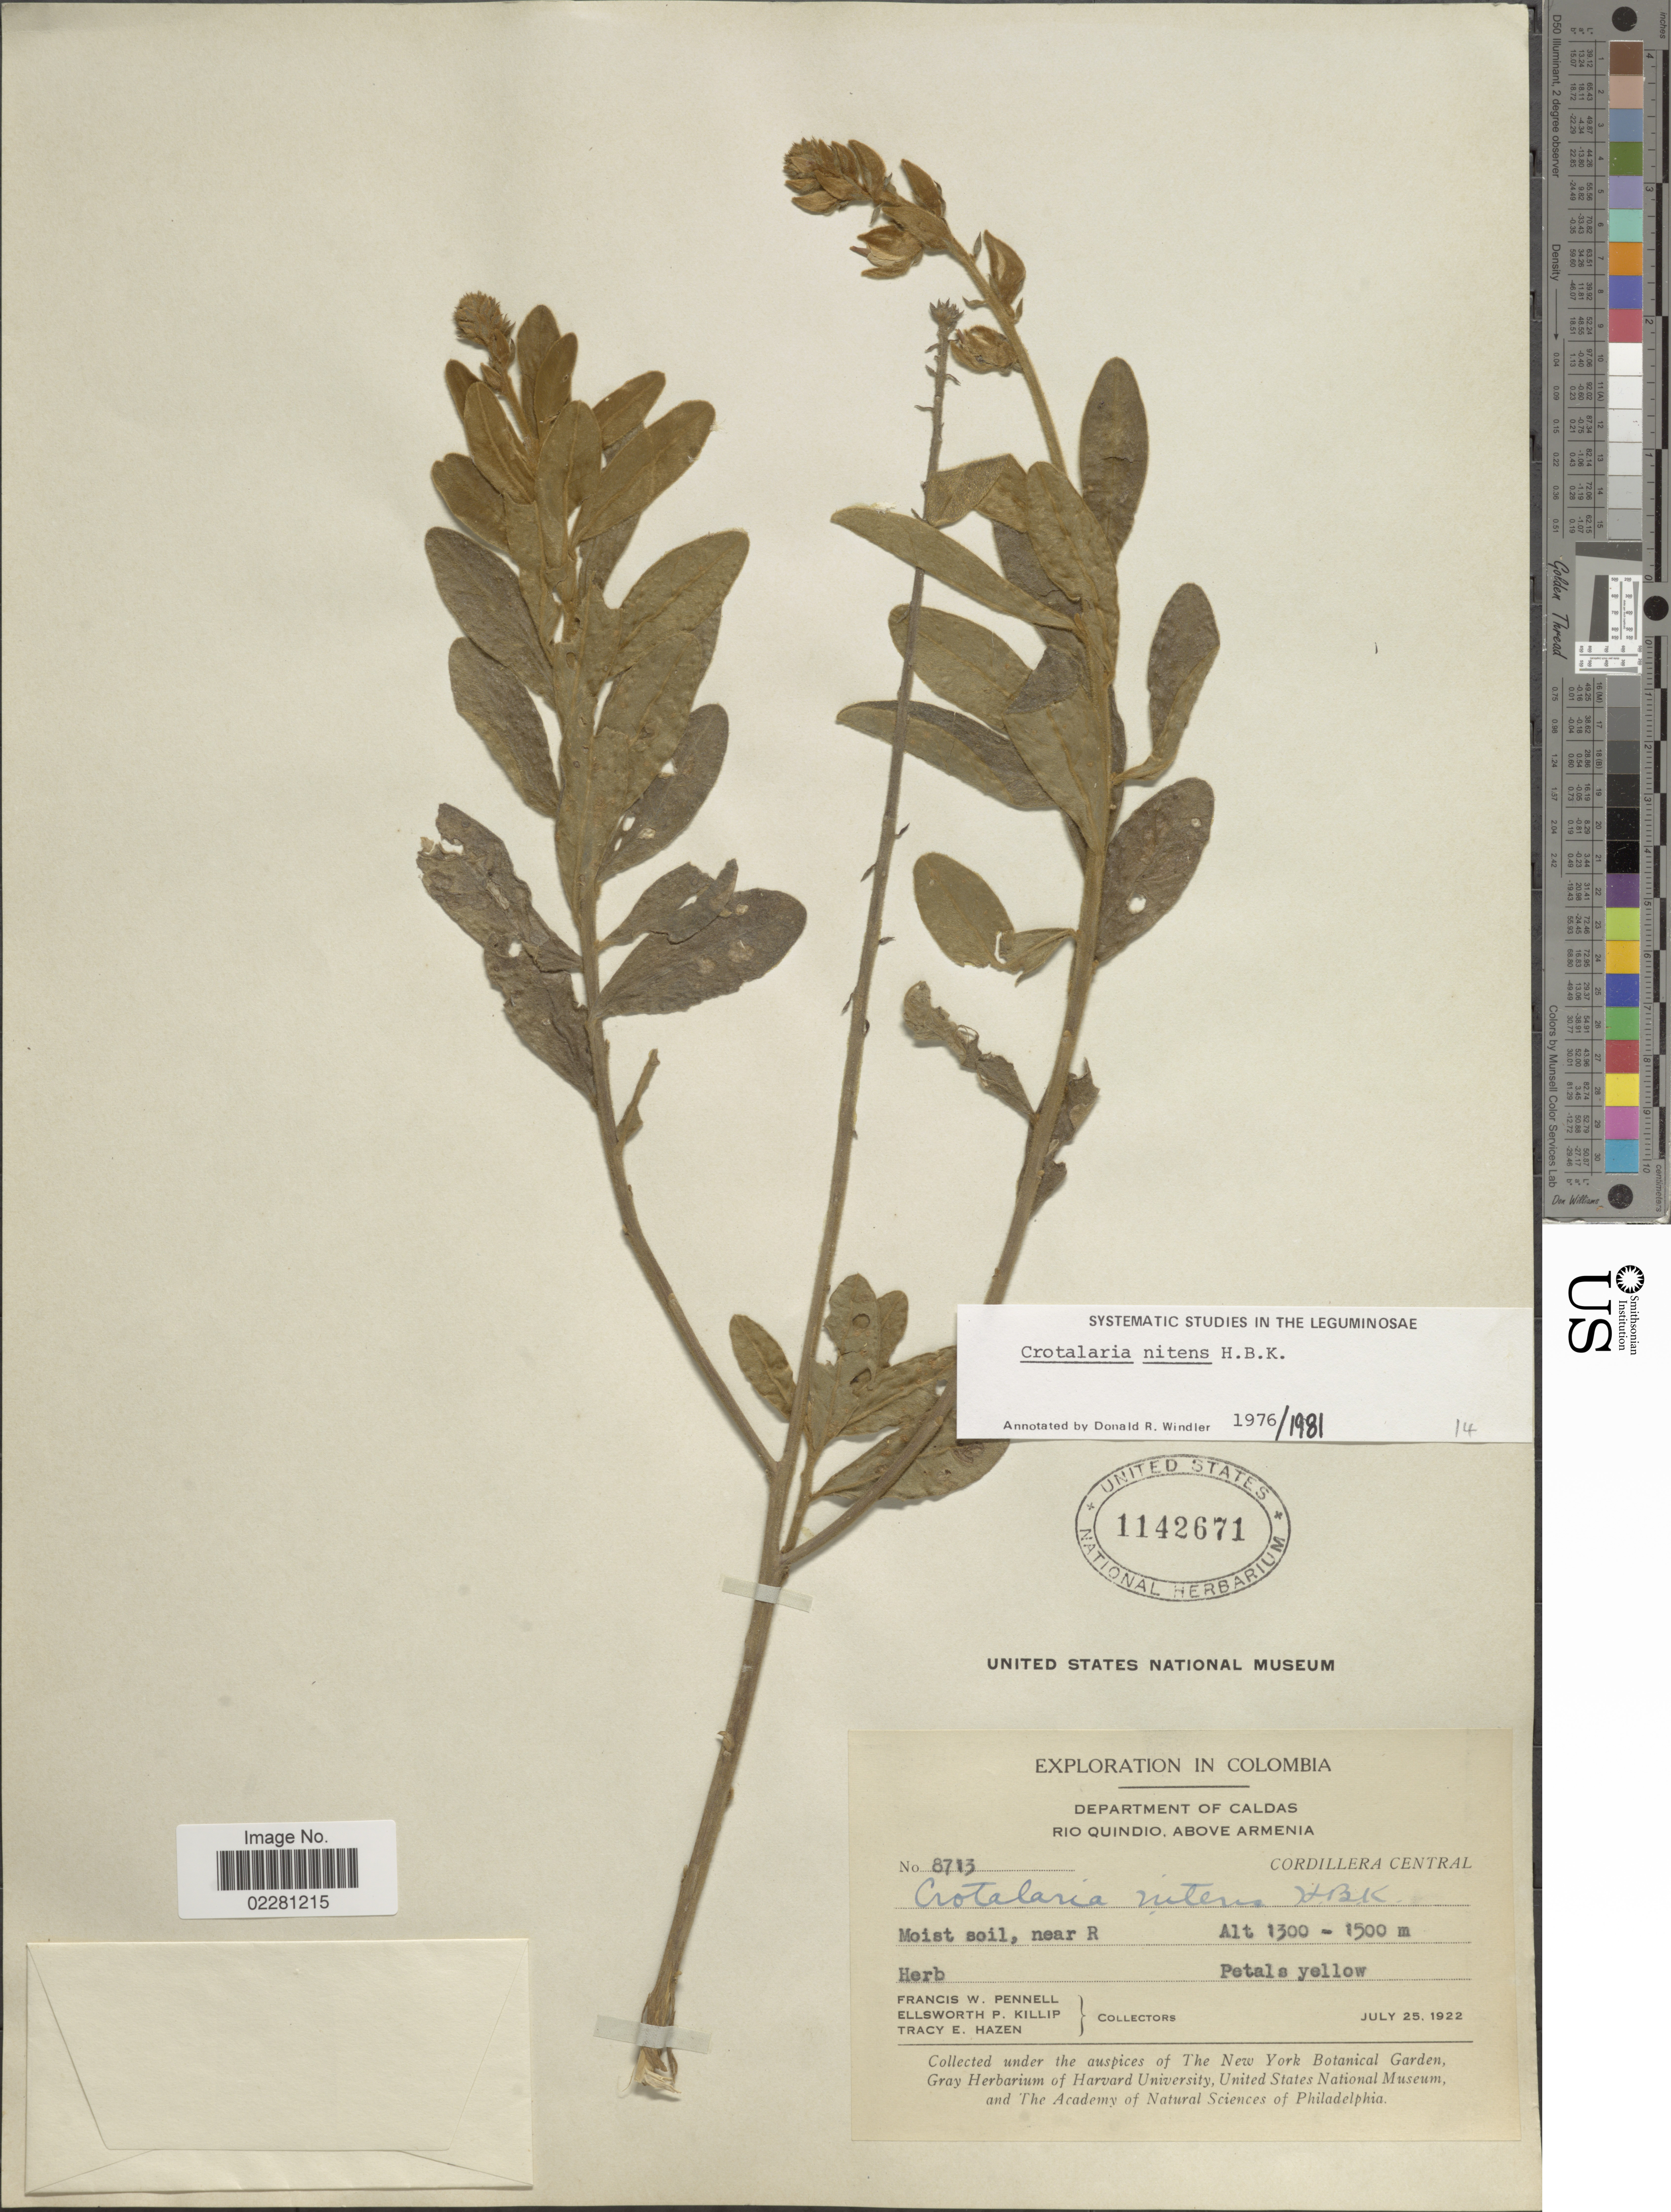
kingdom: Plantae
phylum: Tracheophyta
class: Magnoliopsida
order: Fabales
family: Fabaceae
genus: Crotalaria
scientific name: Crotalaria nitens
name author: Kunth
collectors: F. W. Pennell, E. P. Killip & T. E. Hazen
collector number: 8713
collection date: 1922-07-25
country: Colombia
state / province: Caldas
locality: Rio Quindio, above Armenia, Cordillera Central, near R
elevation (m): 1300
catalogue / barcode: US 1142671